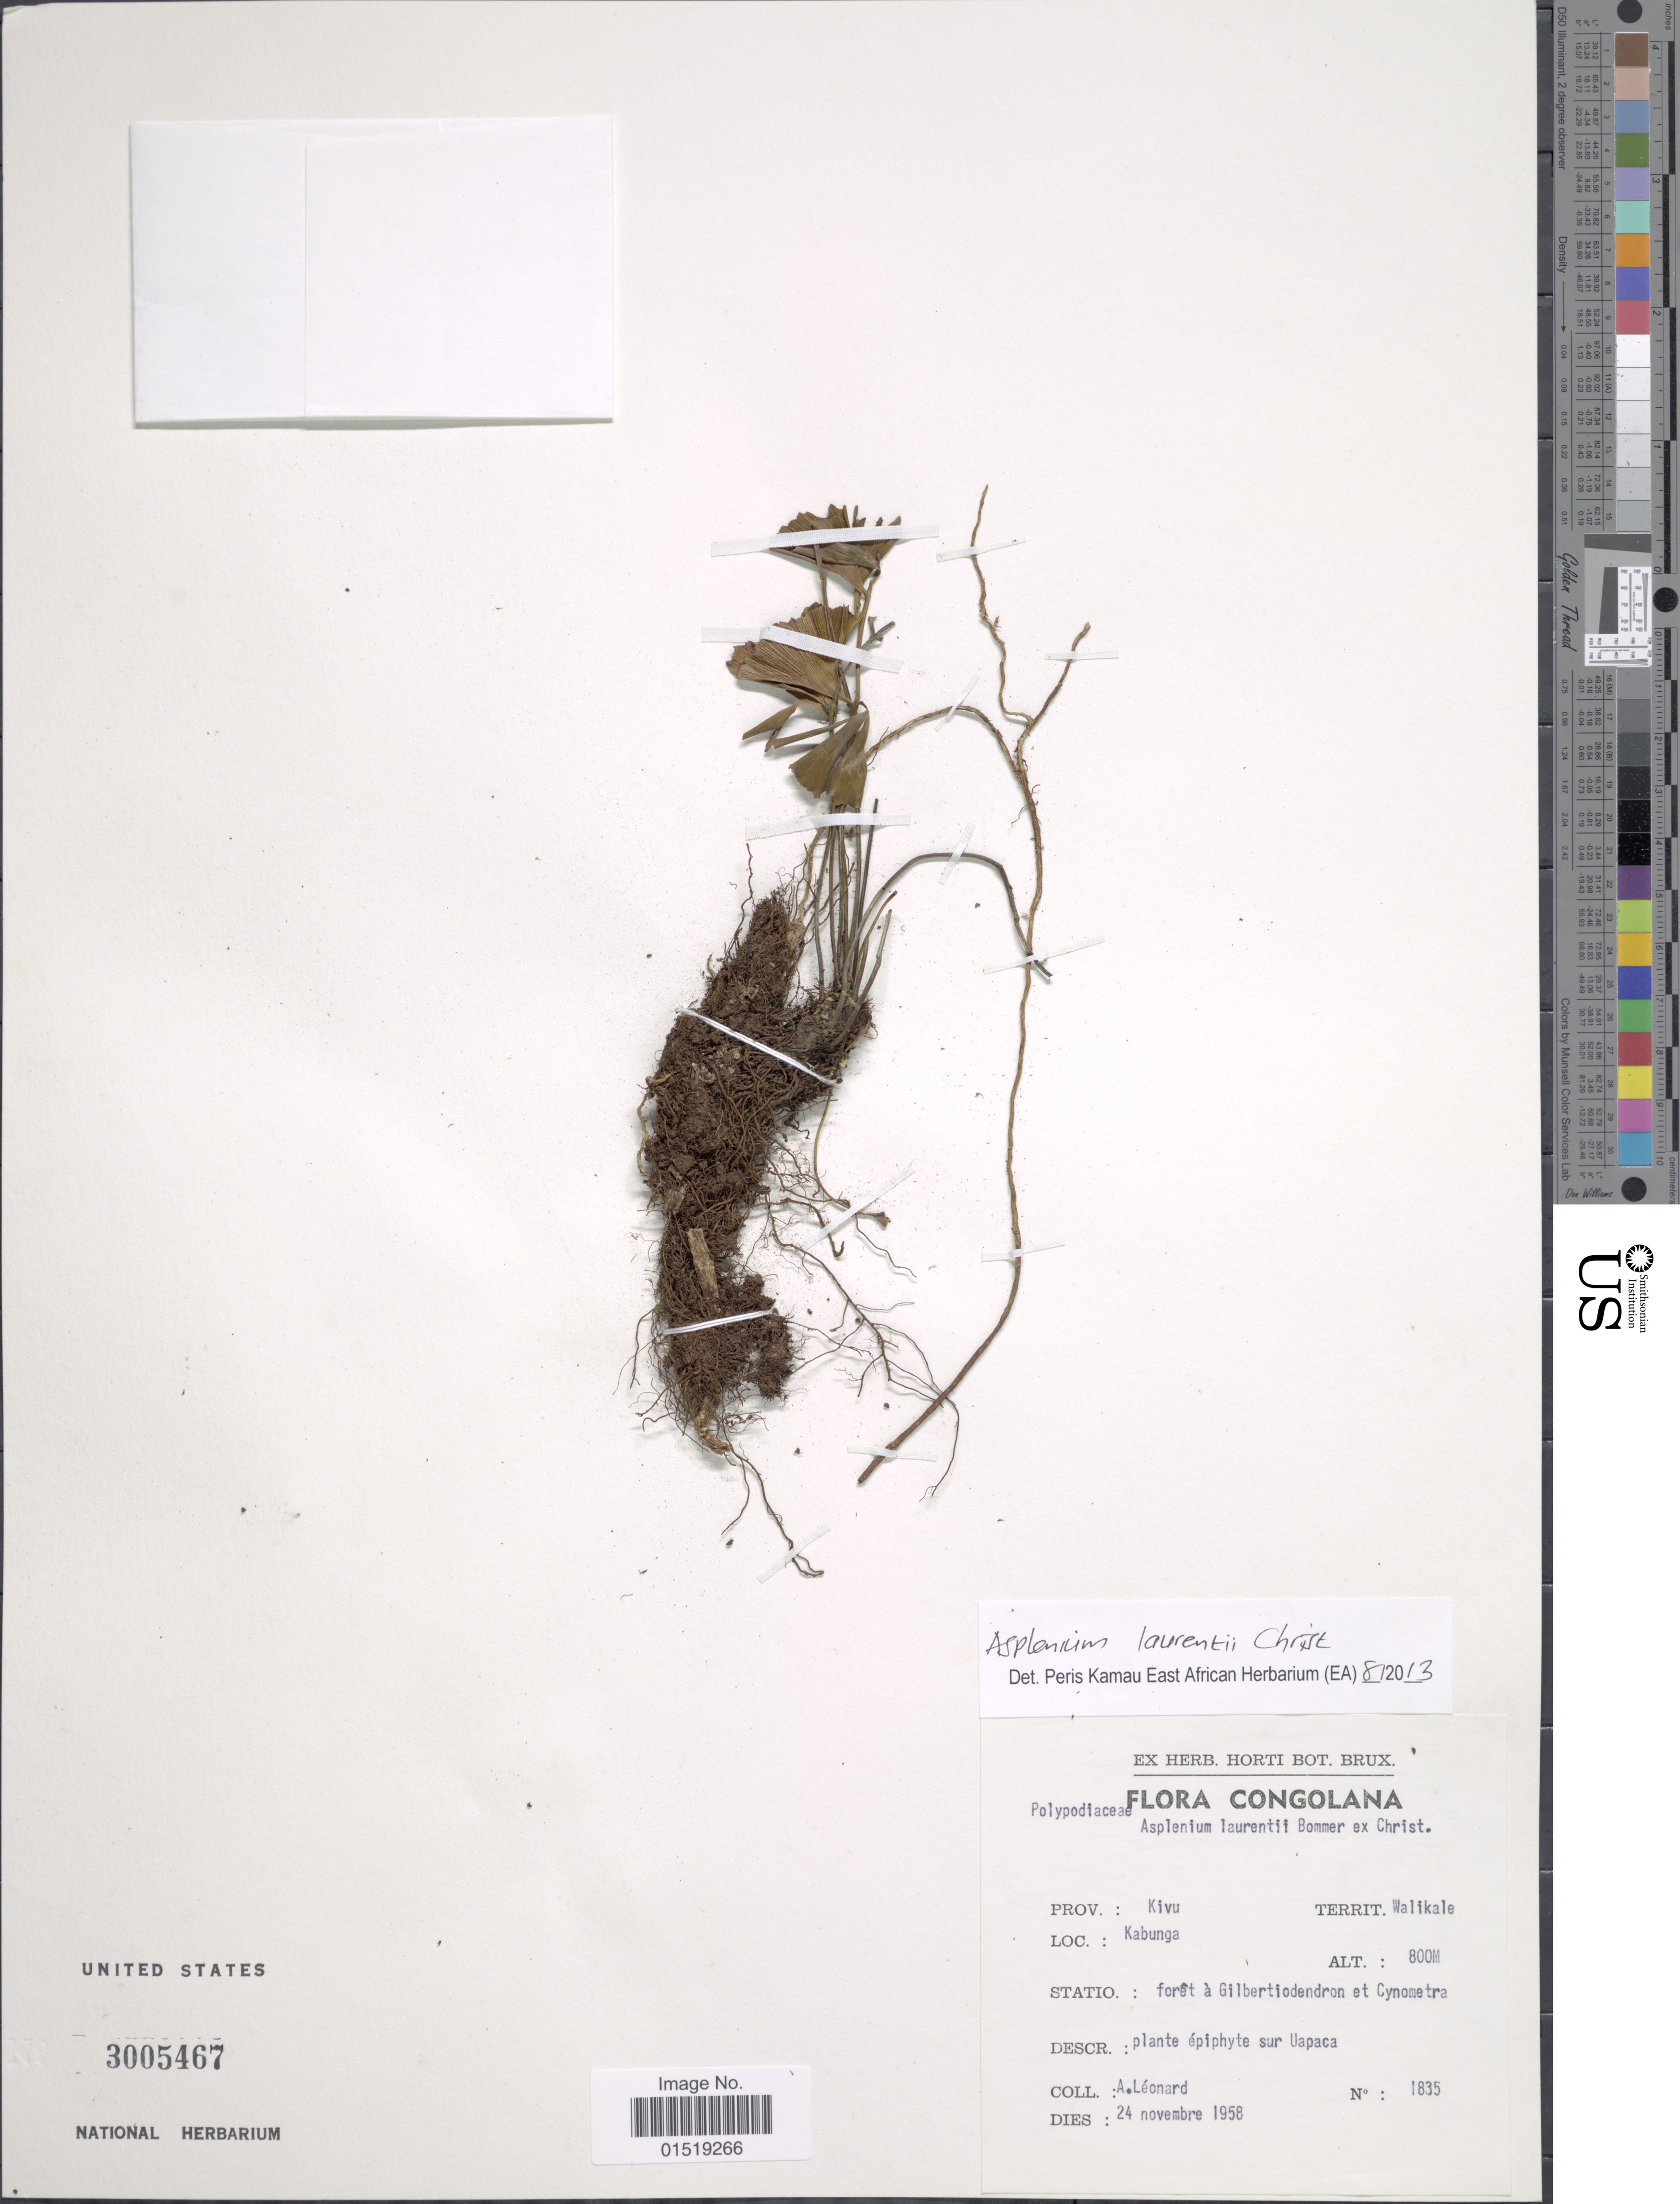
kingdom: Plantae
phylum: Tracheophyta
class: Polypodiopsida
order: Polypodiales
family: Aspleniaceae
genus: Asplenium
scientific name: Asplenium laurentii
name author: J. Bommer ex Christ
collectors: A. Leonard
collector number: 1835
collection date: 1958-11-24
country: Congo, Democratic Republic of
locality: Congolana. Prov.: Kivu. Territ. Walikale. Kabunga.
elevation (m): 800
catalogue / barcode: US 3005467